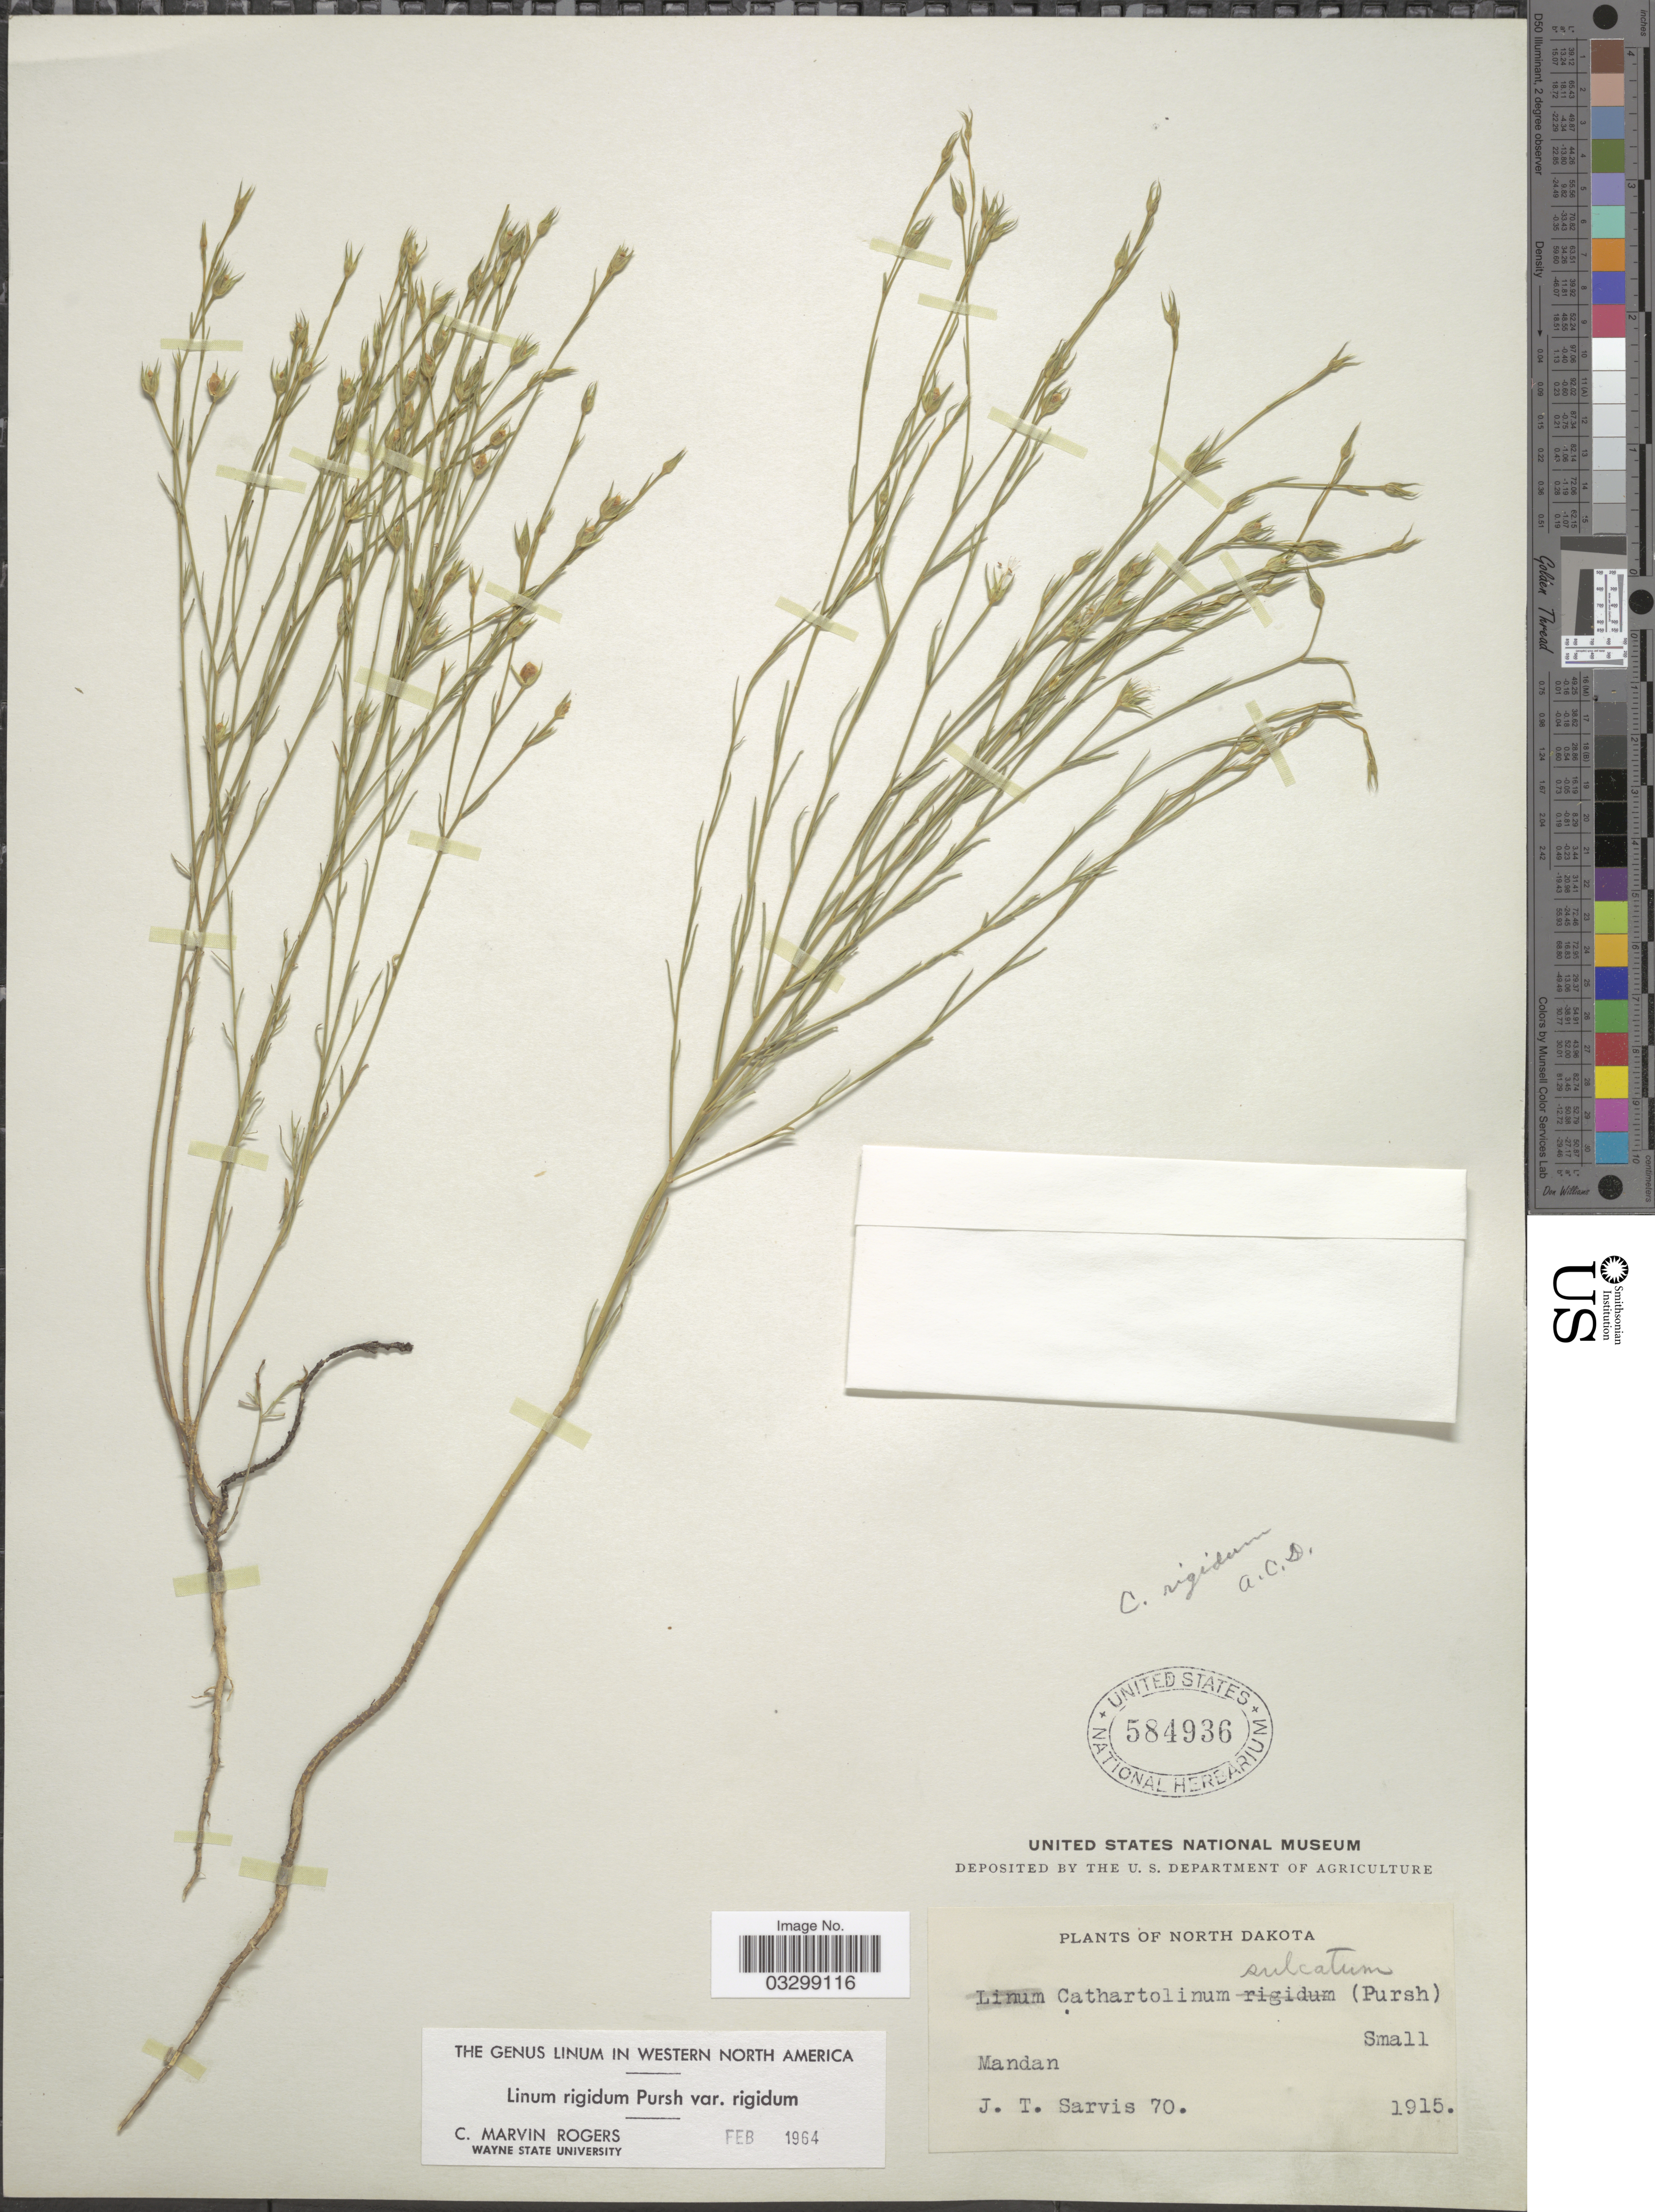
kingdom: Plantae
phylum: Tracheophyta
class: Magnoliopsida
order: Malpighiales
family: Linaceae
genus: Linum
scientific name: Linum rigidum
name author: Pursh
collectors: J. Sarvis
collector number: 70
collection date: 1915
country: United States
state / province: North Dakota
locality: Mandan.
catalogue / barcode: US 584936